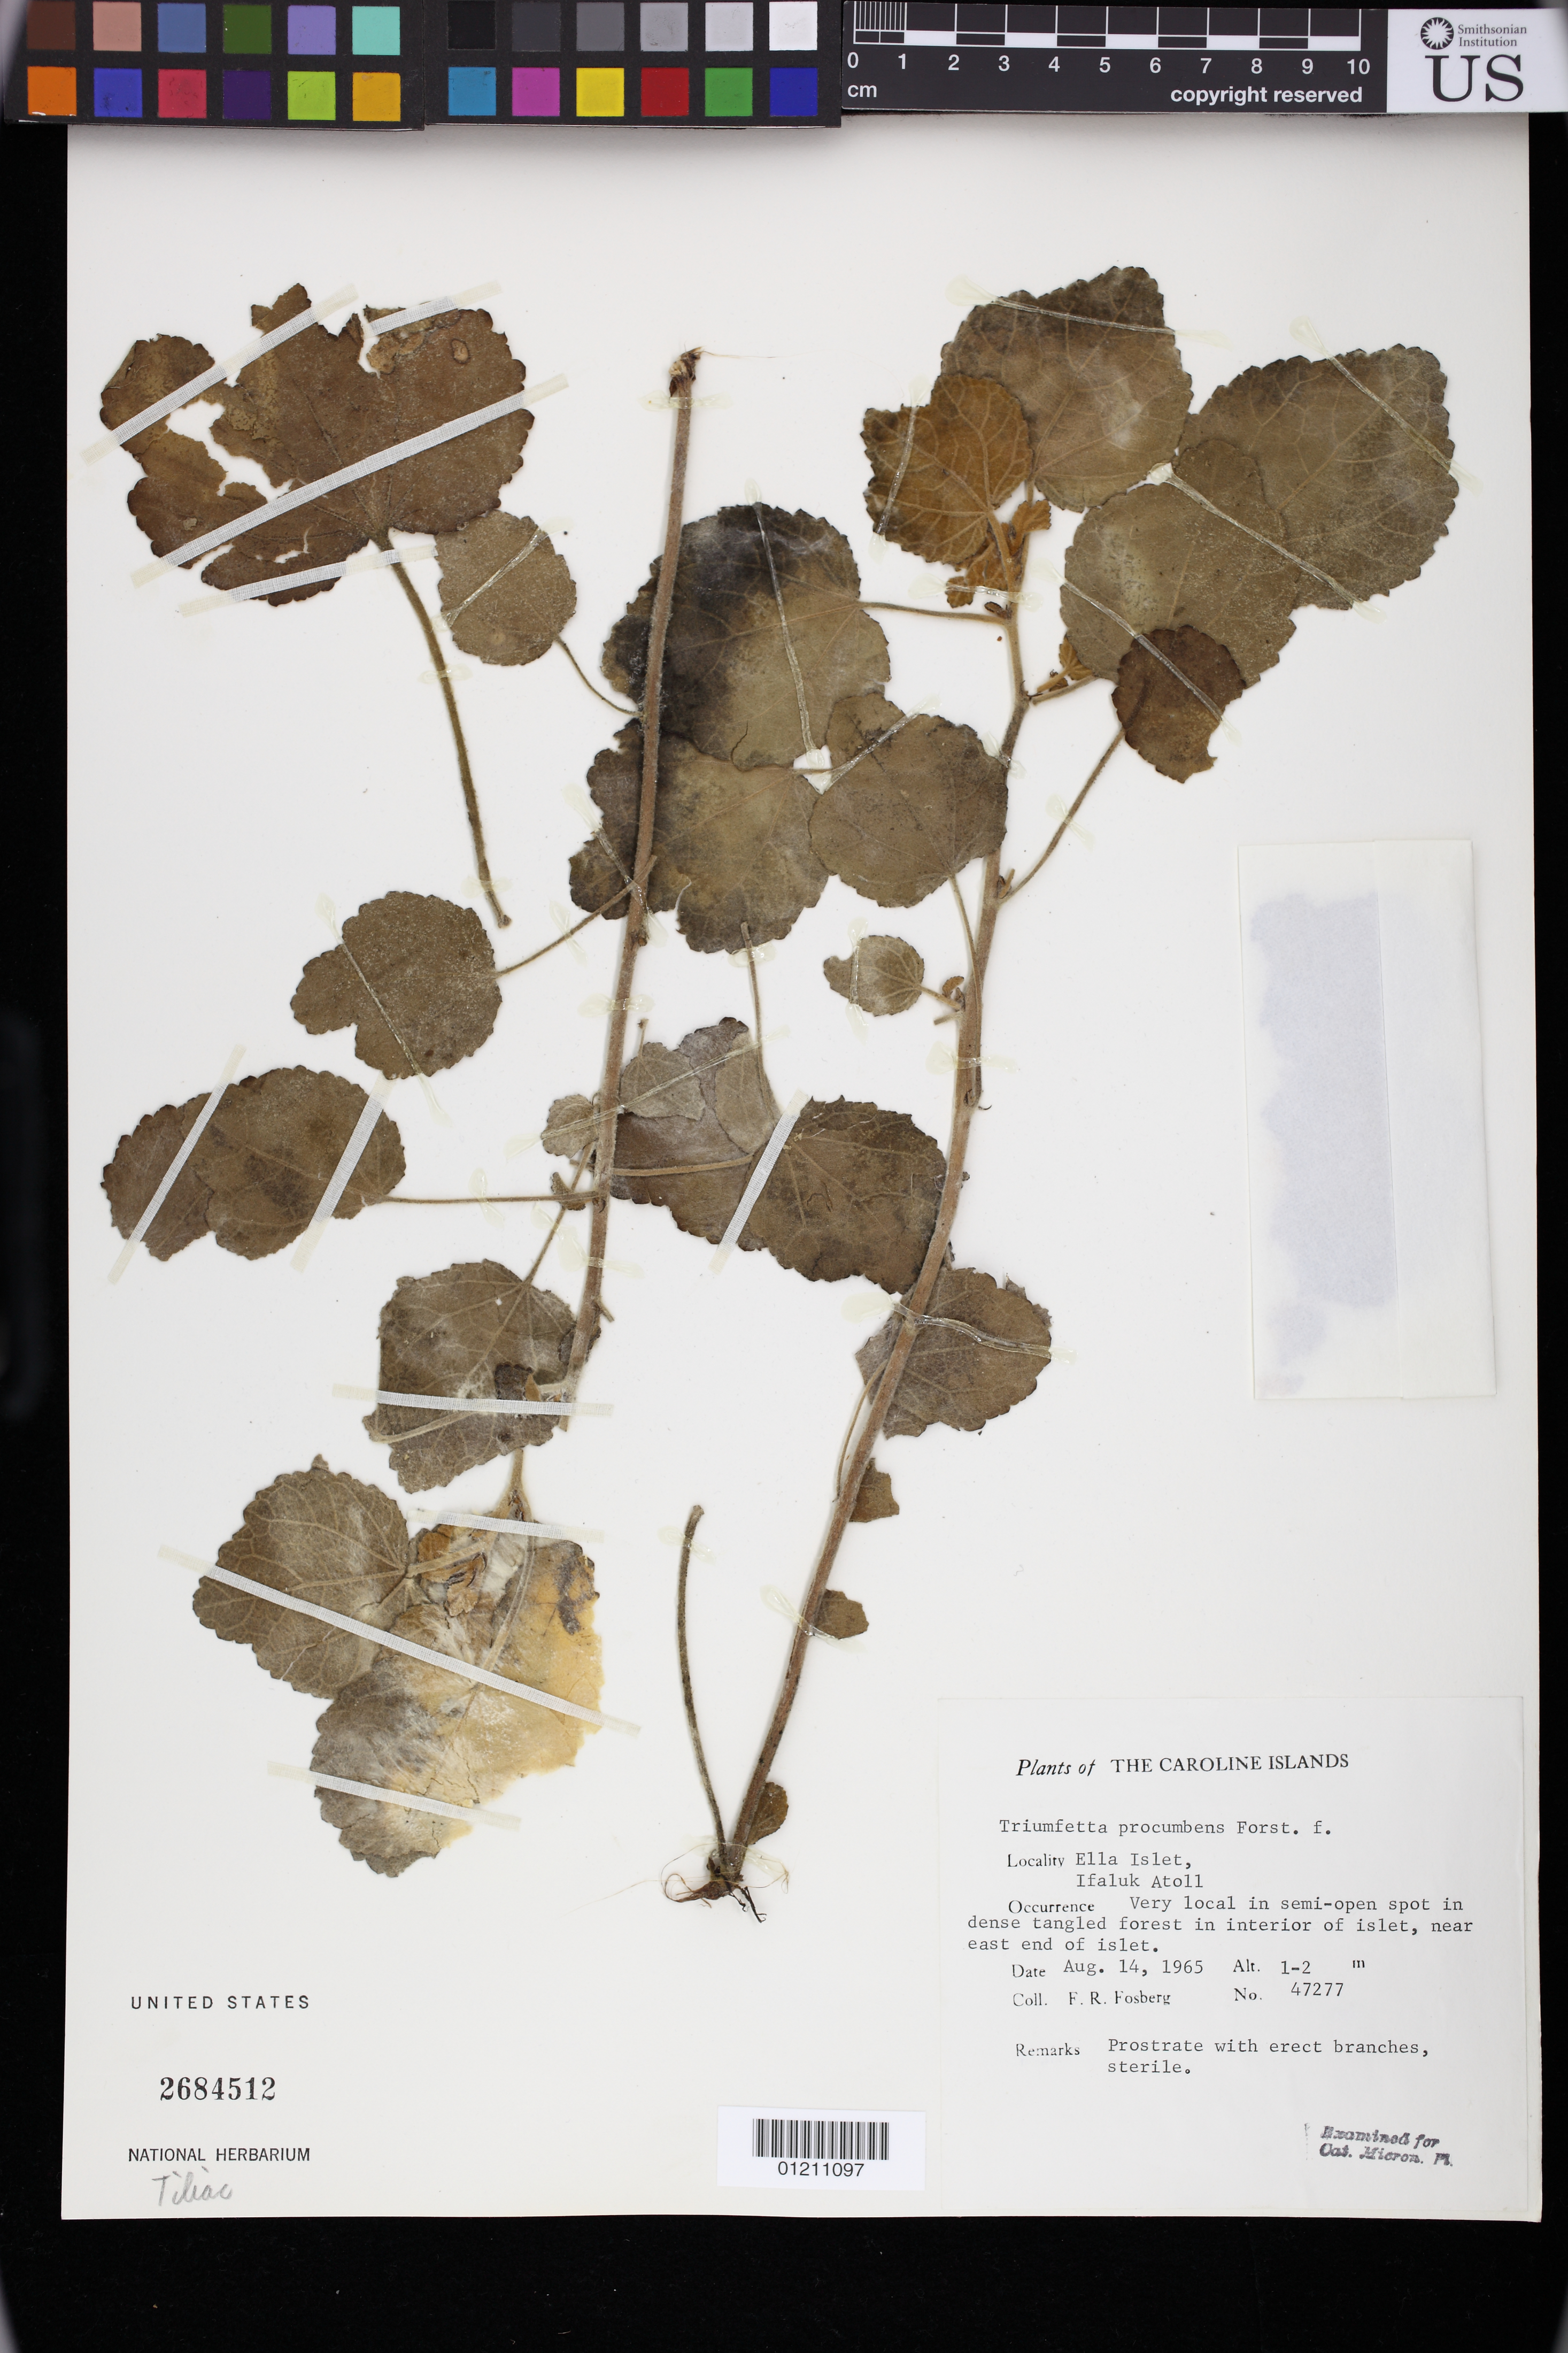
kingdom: Plantae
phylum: Tracheophyta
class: Magnoliopsida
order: Malvales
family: Malvaceae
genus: Triumfetta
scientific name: Triumfetta procumbens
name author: G. Forst.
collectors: F. R. Fosberg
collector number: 47277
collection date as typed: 14 Aug 1965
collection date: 1965-08-14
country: Micronesia, Federated States of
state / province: Yap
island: Ifalik [Ifaluk] Atoll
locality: Caroline Islands, Ella Islet, Ifaluk Atoll. Very local in semi-open spot in dense tangled forest in interior of islet, near east end of islet.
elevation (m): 1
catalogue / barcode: US 2684512